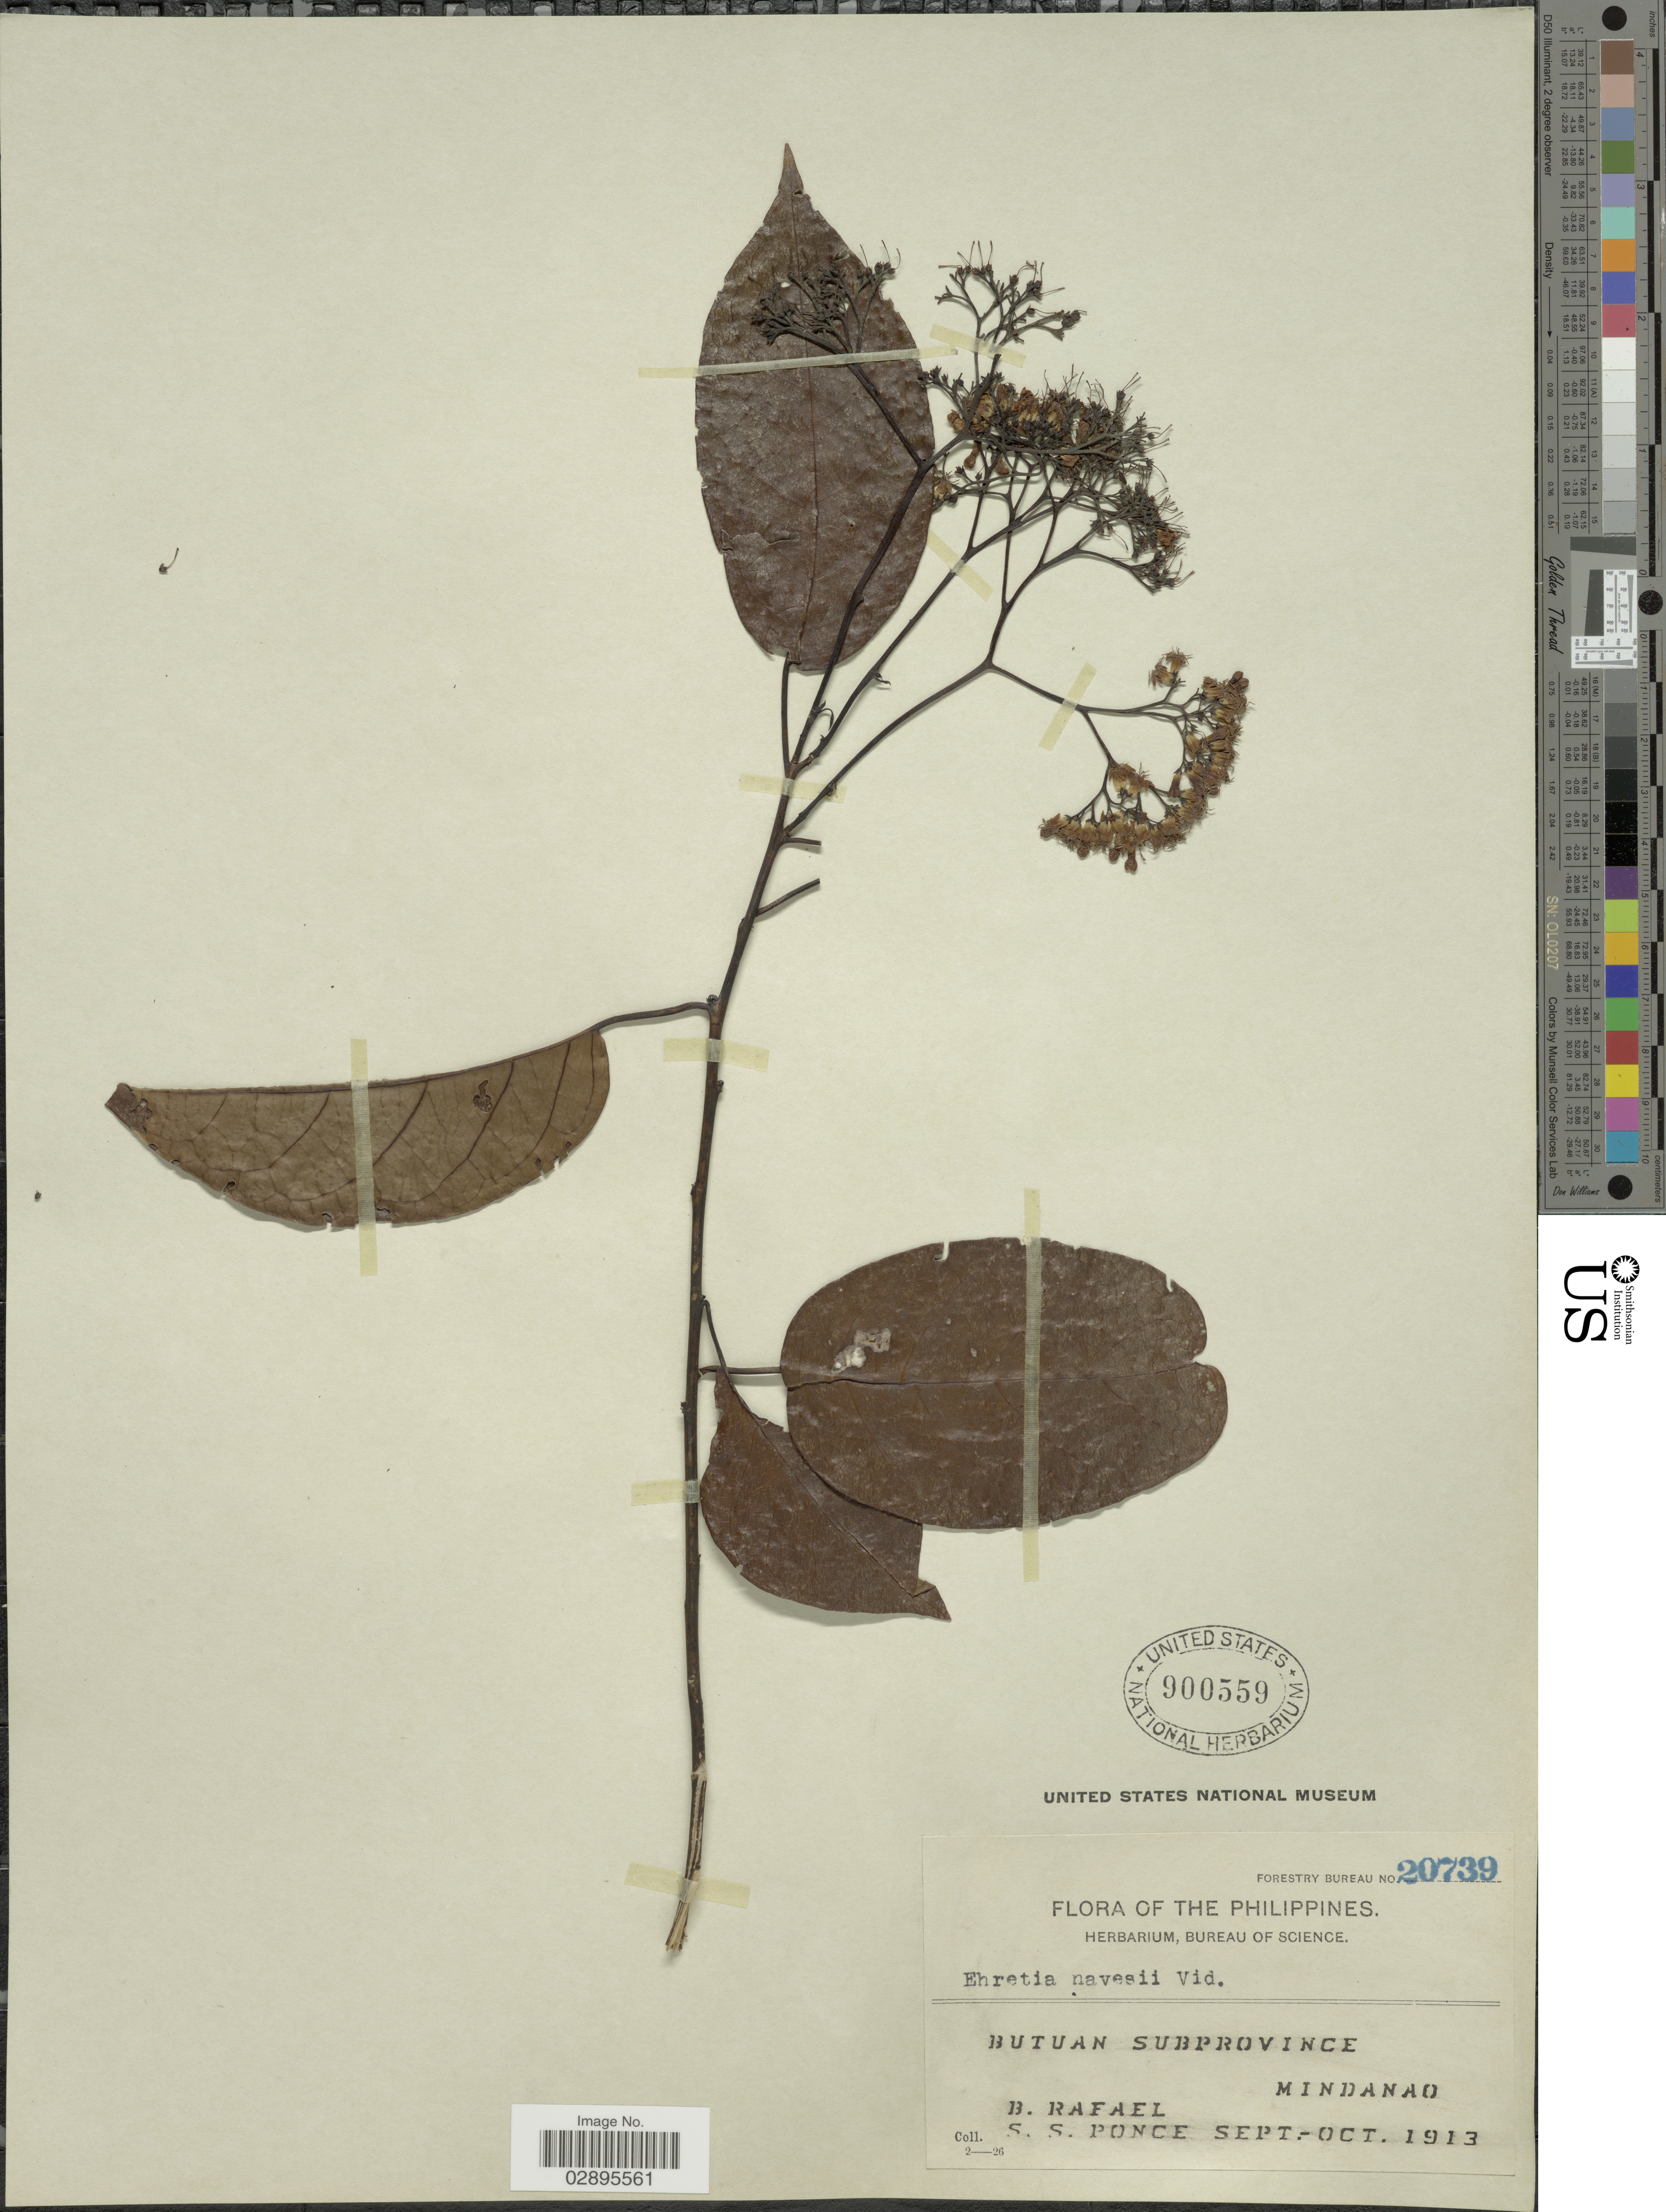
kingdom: Plantae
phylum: Tracheophyta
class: Magnoliopsida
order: Boraginales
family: Ehretiaceae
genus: Ehretia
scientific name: Ehretia navesii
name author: S. Vidal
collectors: B. Rafael & S. Ponce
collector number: Forestry Bureau 20739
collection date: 1913-09/1913-10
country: Philippines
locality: Butuan Subprovince Mindanao.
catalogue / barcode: US 900559